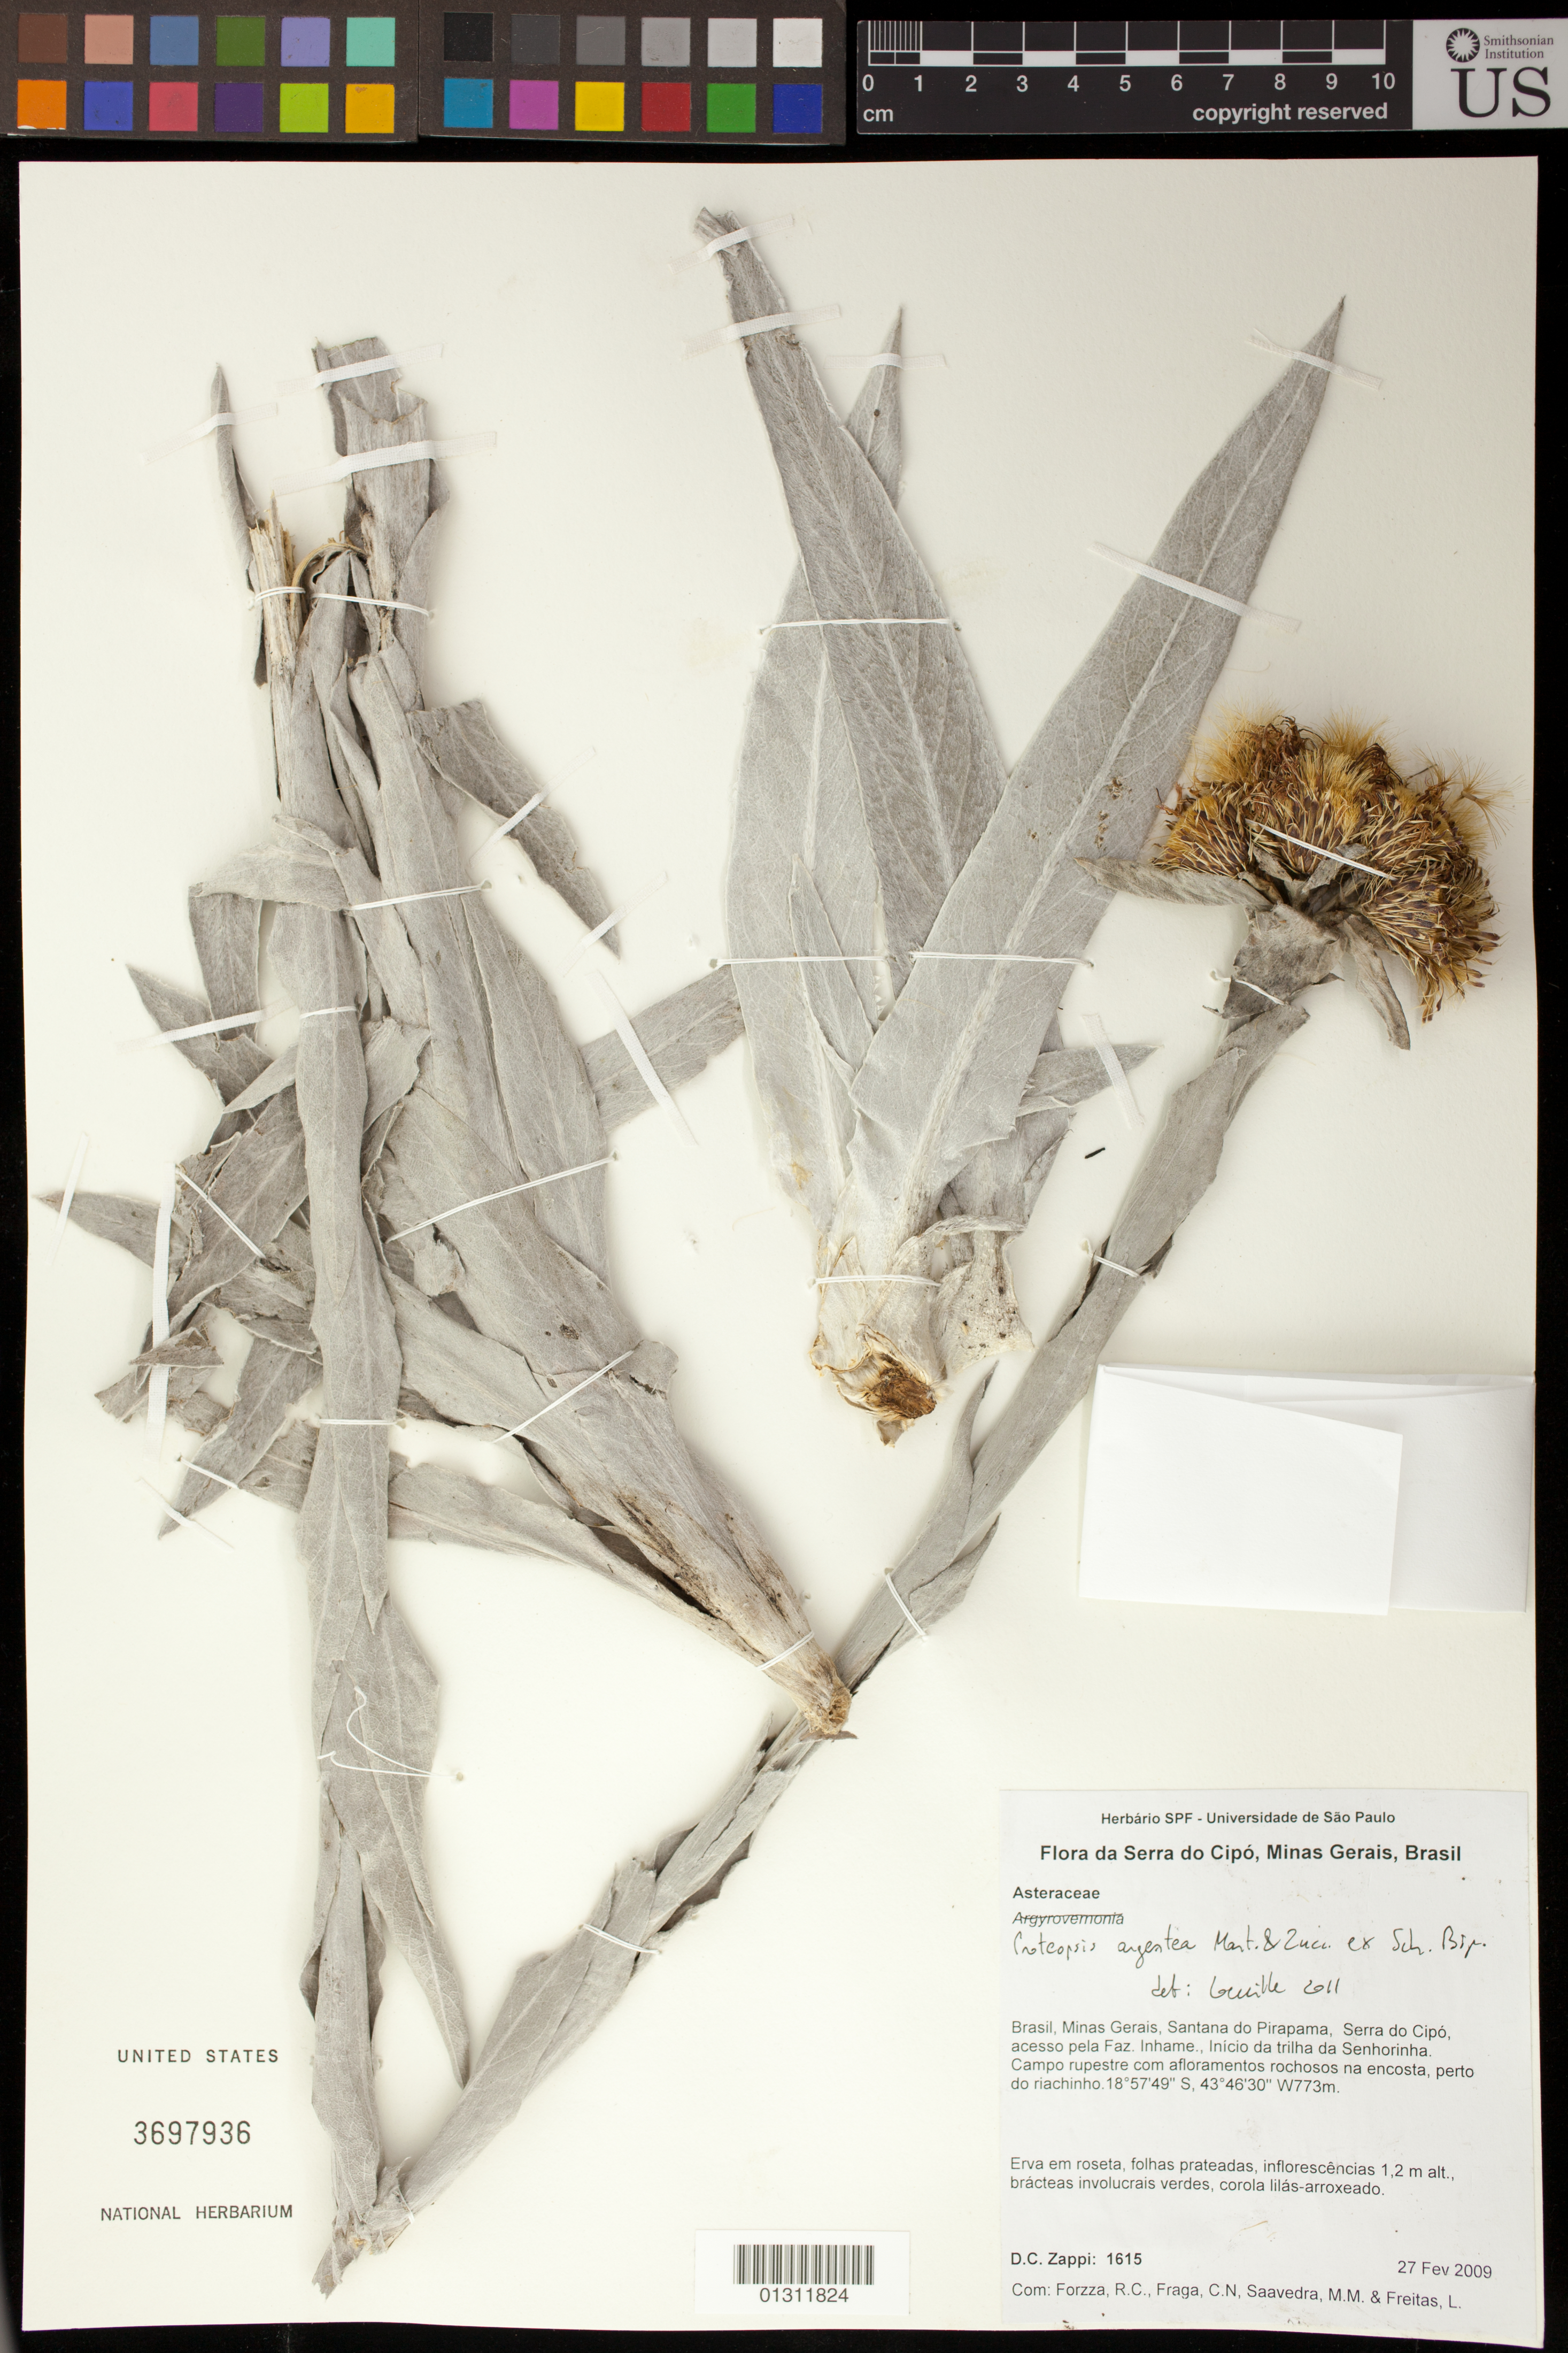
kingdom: Plantae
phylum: Tracheophyta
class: Magnoliopsida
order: Asterales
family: Asteraceae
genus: Proteopsis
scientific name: Proteopsis argentea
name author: Mart. & Zucc. ex DC.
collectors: D. Zappi, R. C. Forzza, C. N. de Fraga, M. Saavedra & L. Freitas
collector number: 1615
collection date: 2009-02-27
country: Brazil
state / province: Minas Gerais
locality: Serra do Cipo, Minas Gerais, Brasil. Santana do Pirapama, acceso pela Fax. inhame., Inicio da trilha da Senhorinha.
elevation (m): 1.2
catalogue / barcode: US 3697936